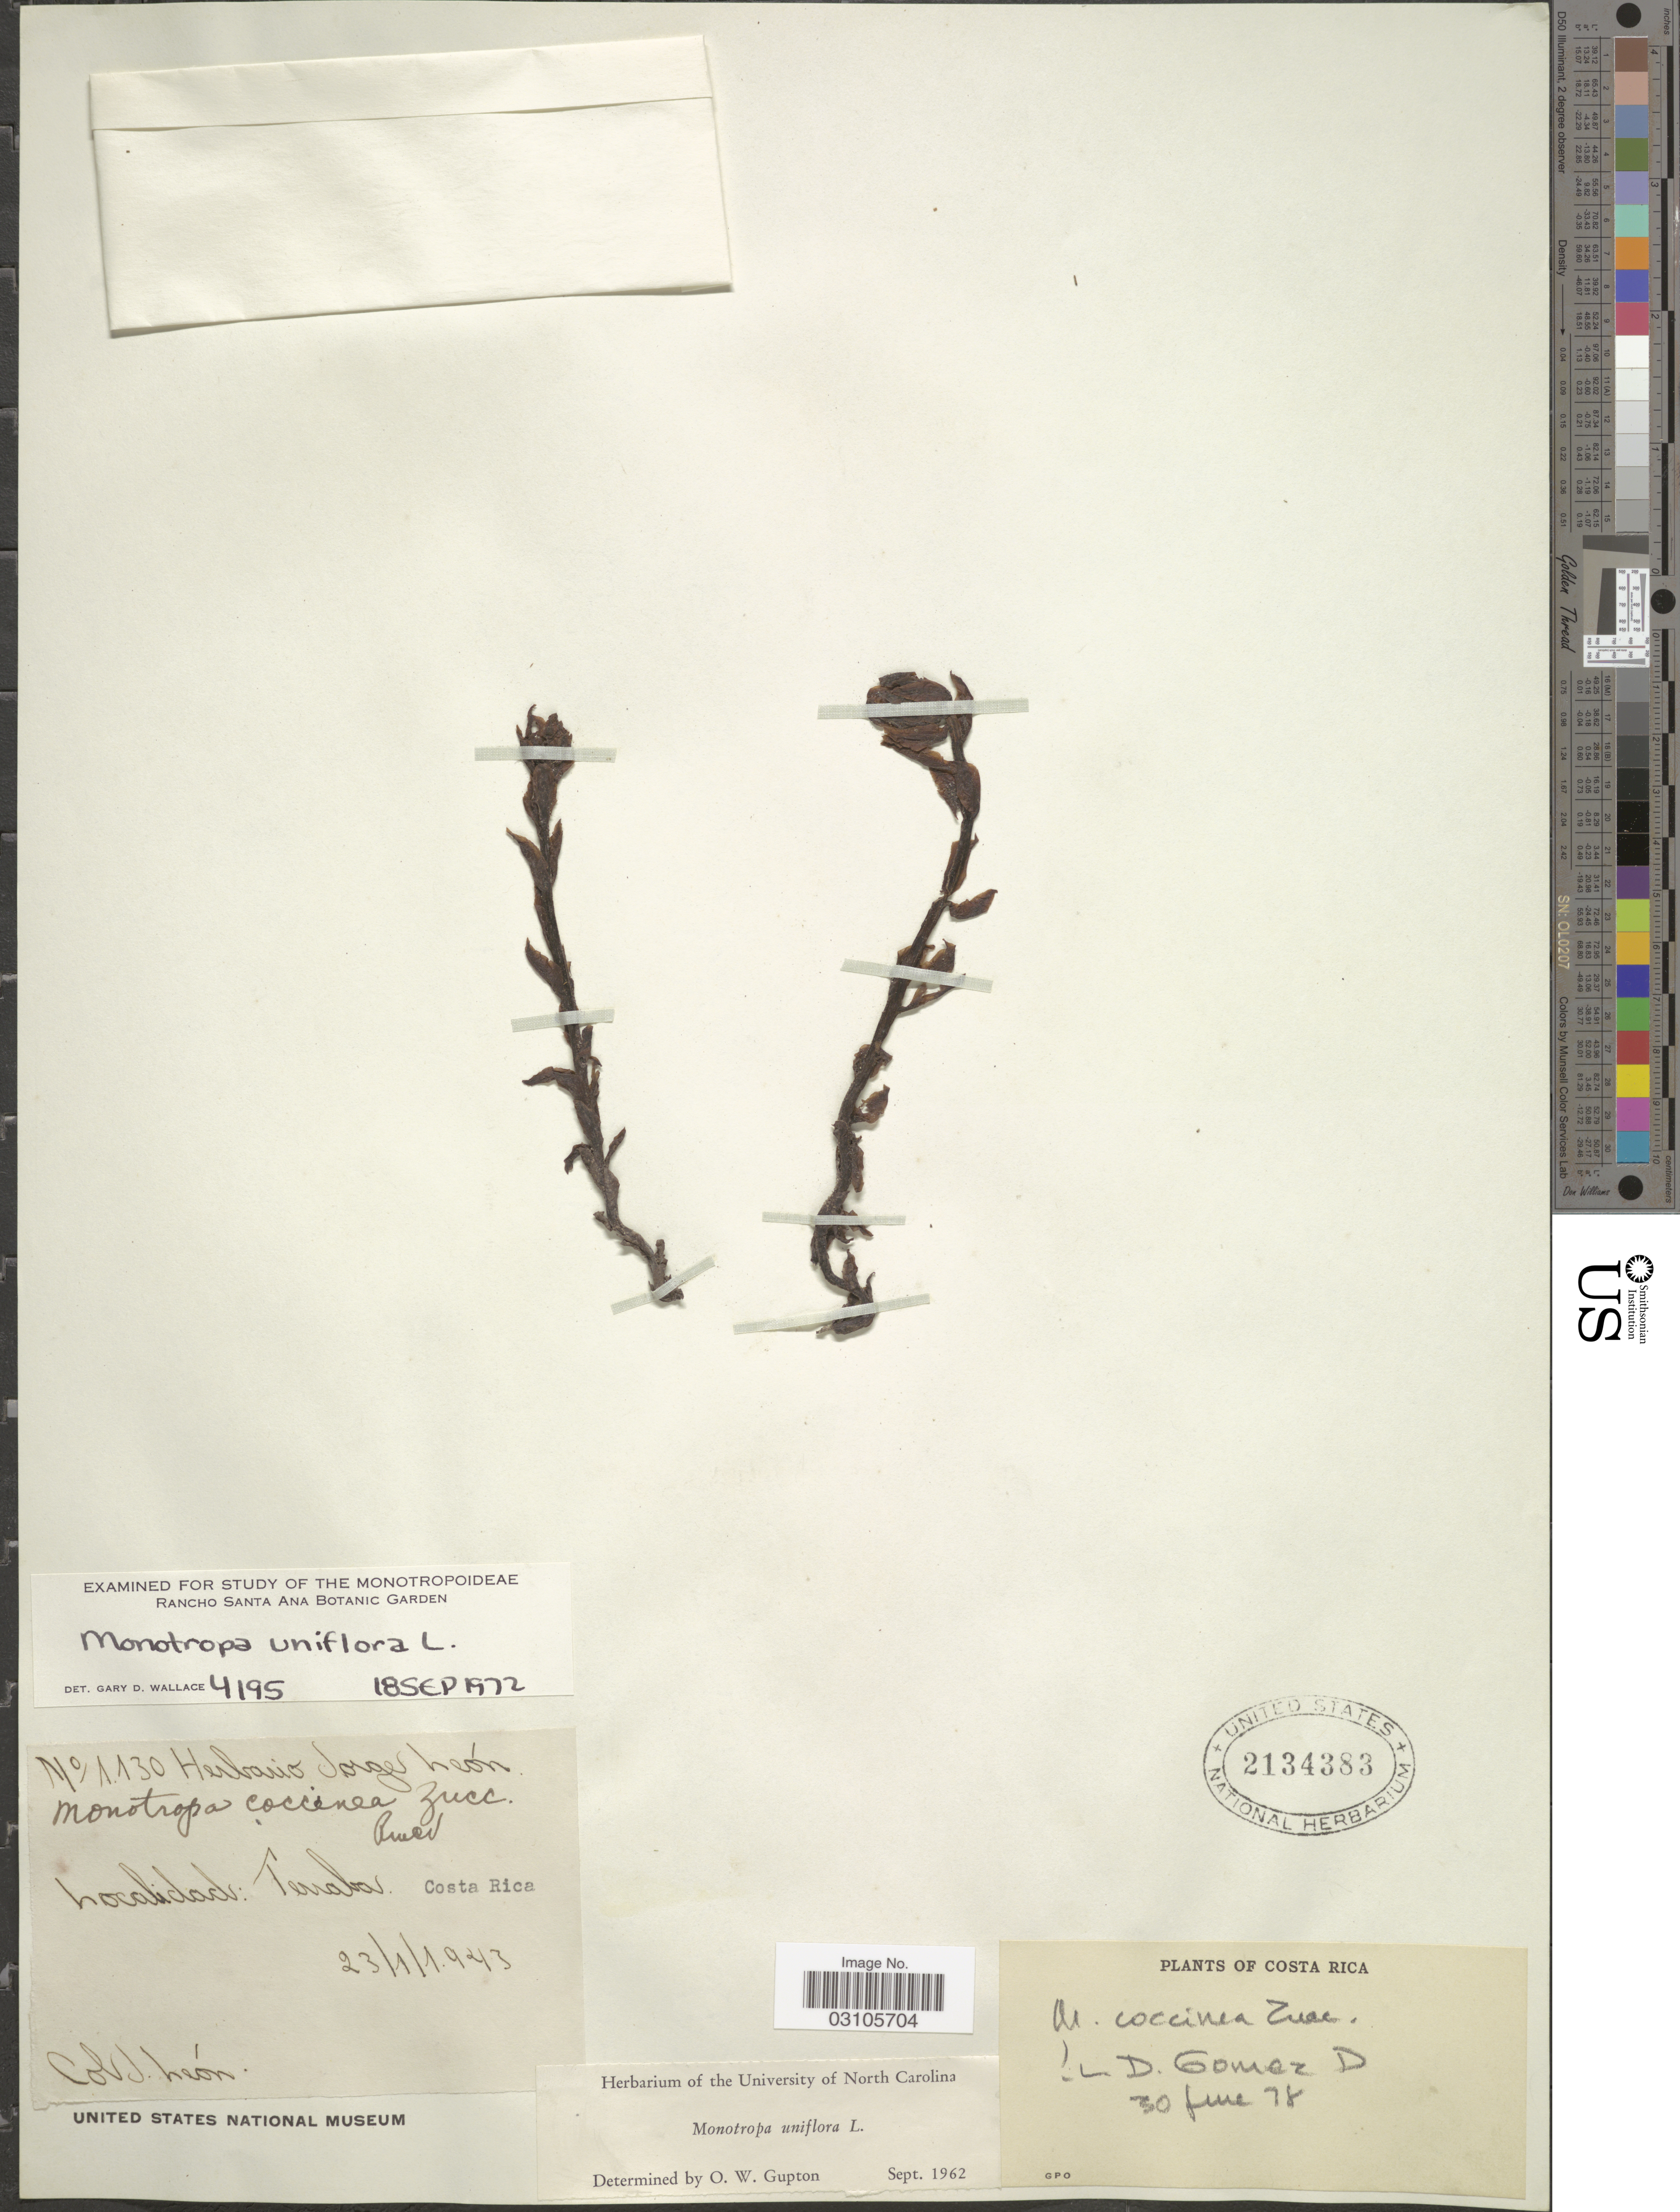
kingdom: Plantae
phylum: Tracheophyta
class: Magnoliopsida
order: Ericales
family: Ericaceae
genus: Monotropa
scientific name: Monotropa uniflora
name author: L.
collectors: J. León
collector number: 1130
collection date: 1943-01-23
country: Costa Rica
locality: Terraba.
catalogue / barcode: US 2134383